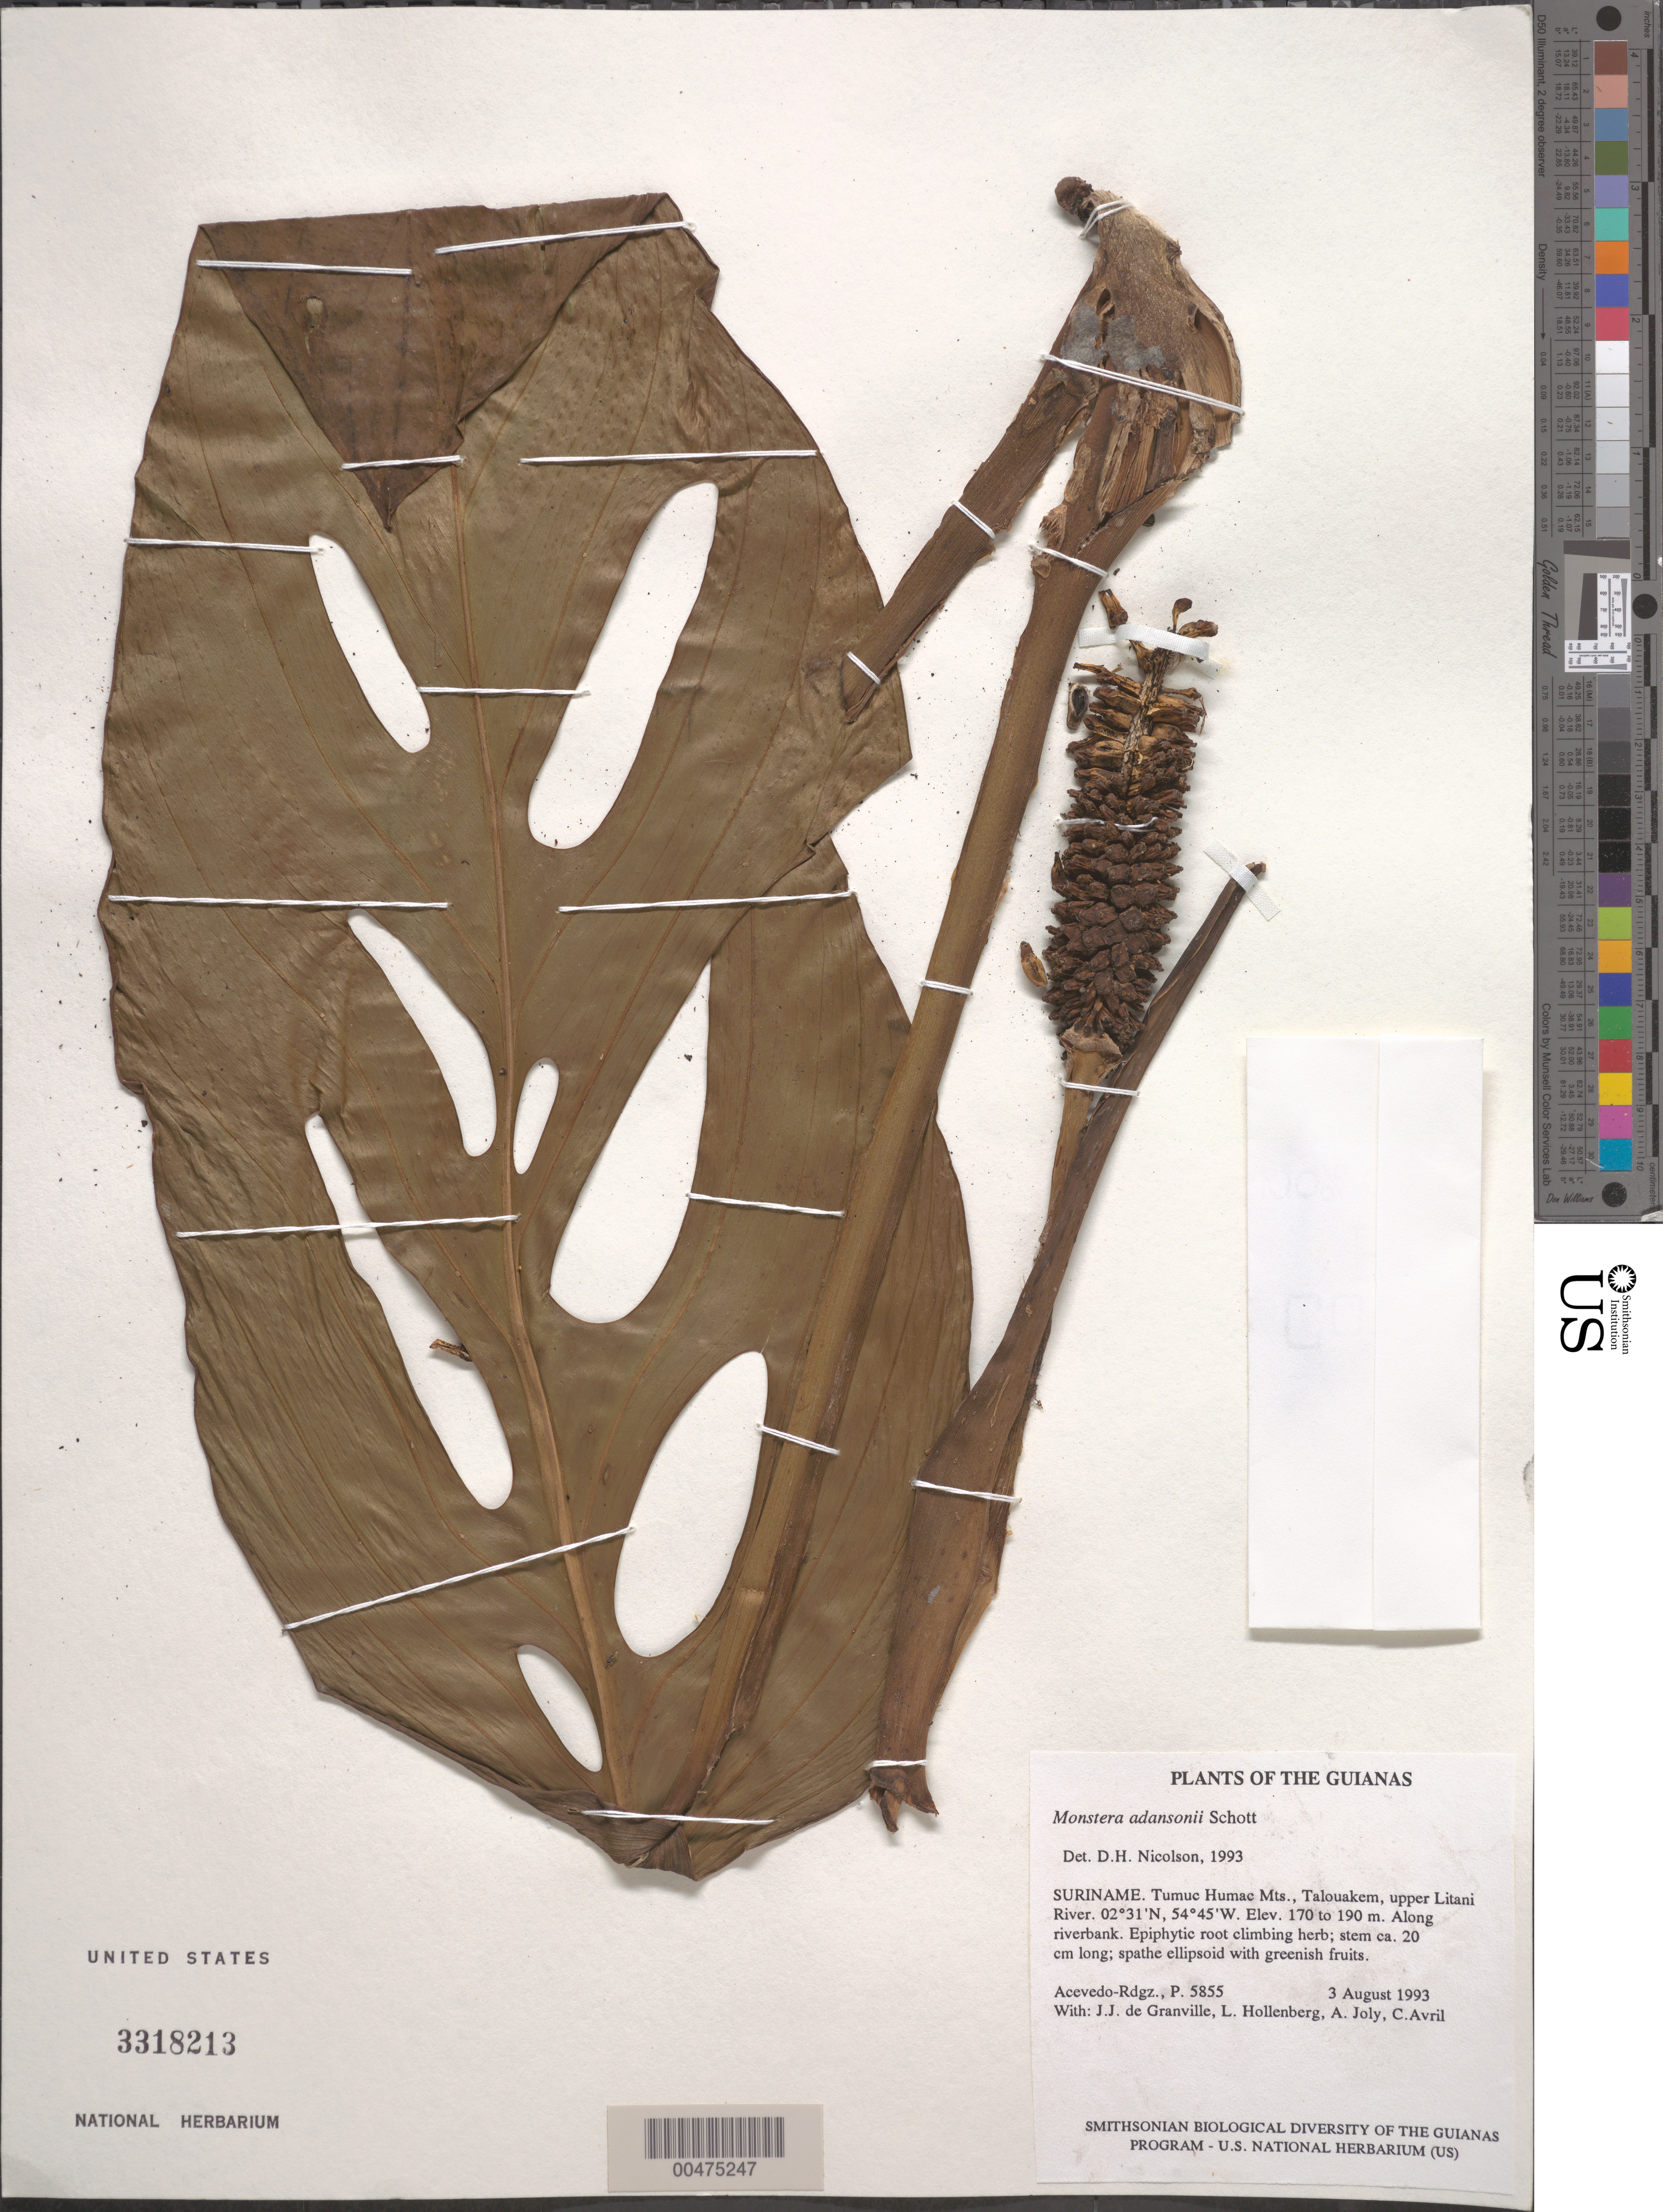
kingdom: Plantae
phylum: Tracheophyta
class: Liliopsida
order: Alismatales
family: Araceae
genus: Monstera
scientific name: Monstera adansonii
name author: Schott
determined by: Nicolson, Dan H.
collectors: P. Acevedo-Rodr., J.-J. de Granville, A. Joly, A. Boyer & L. Hollenberg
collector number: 5855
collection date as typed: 03 Aug 1993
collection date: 1993-08-03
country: Suriname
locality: Tumuc Humac Mts., Talouakem, upper Litani River.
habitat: Along riverbank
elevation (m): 170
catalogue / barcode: US 3318213